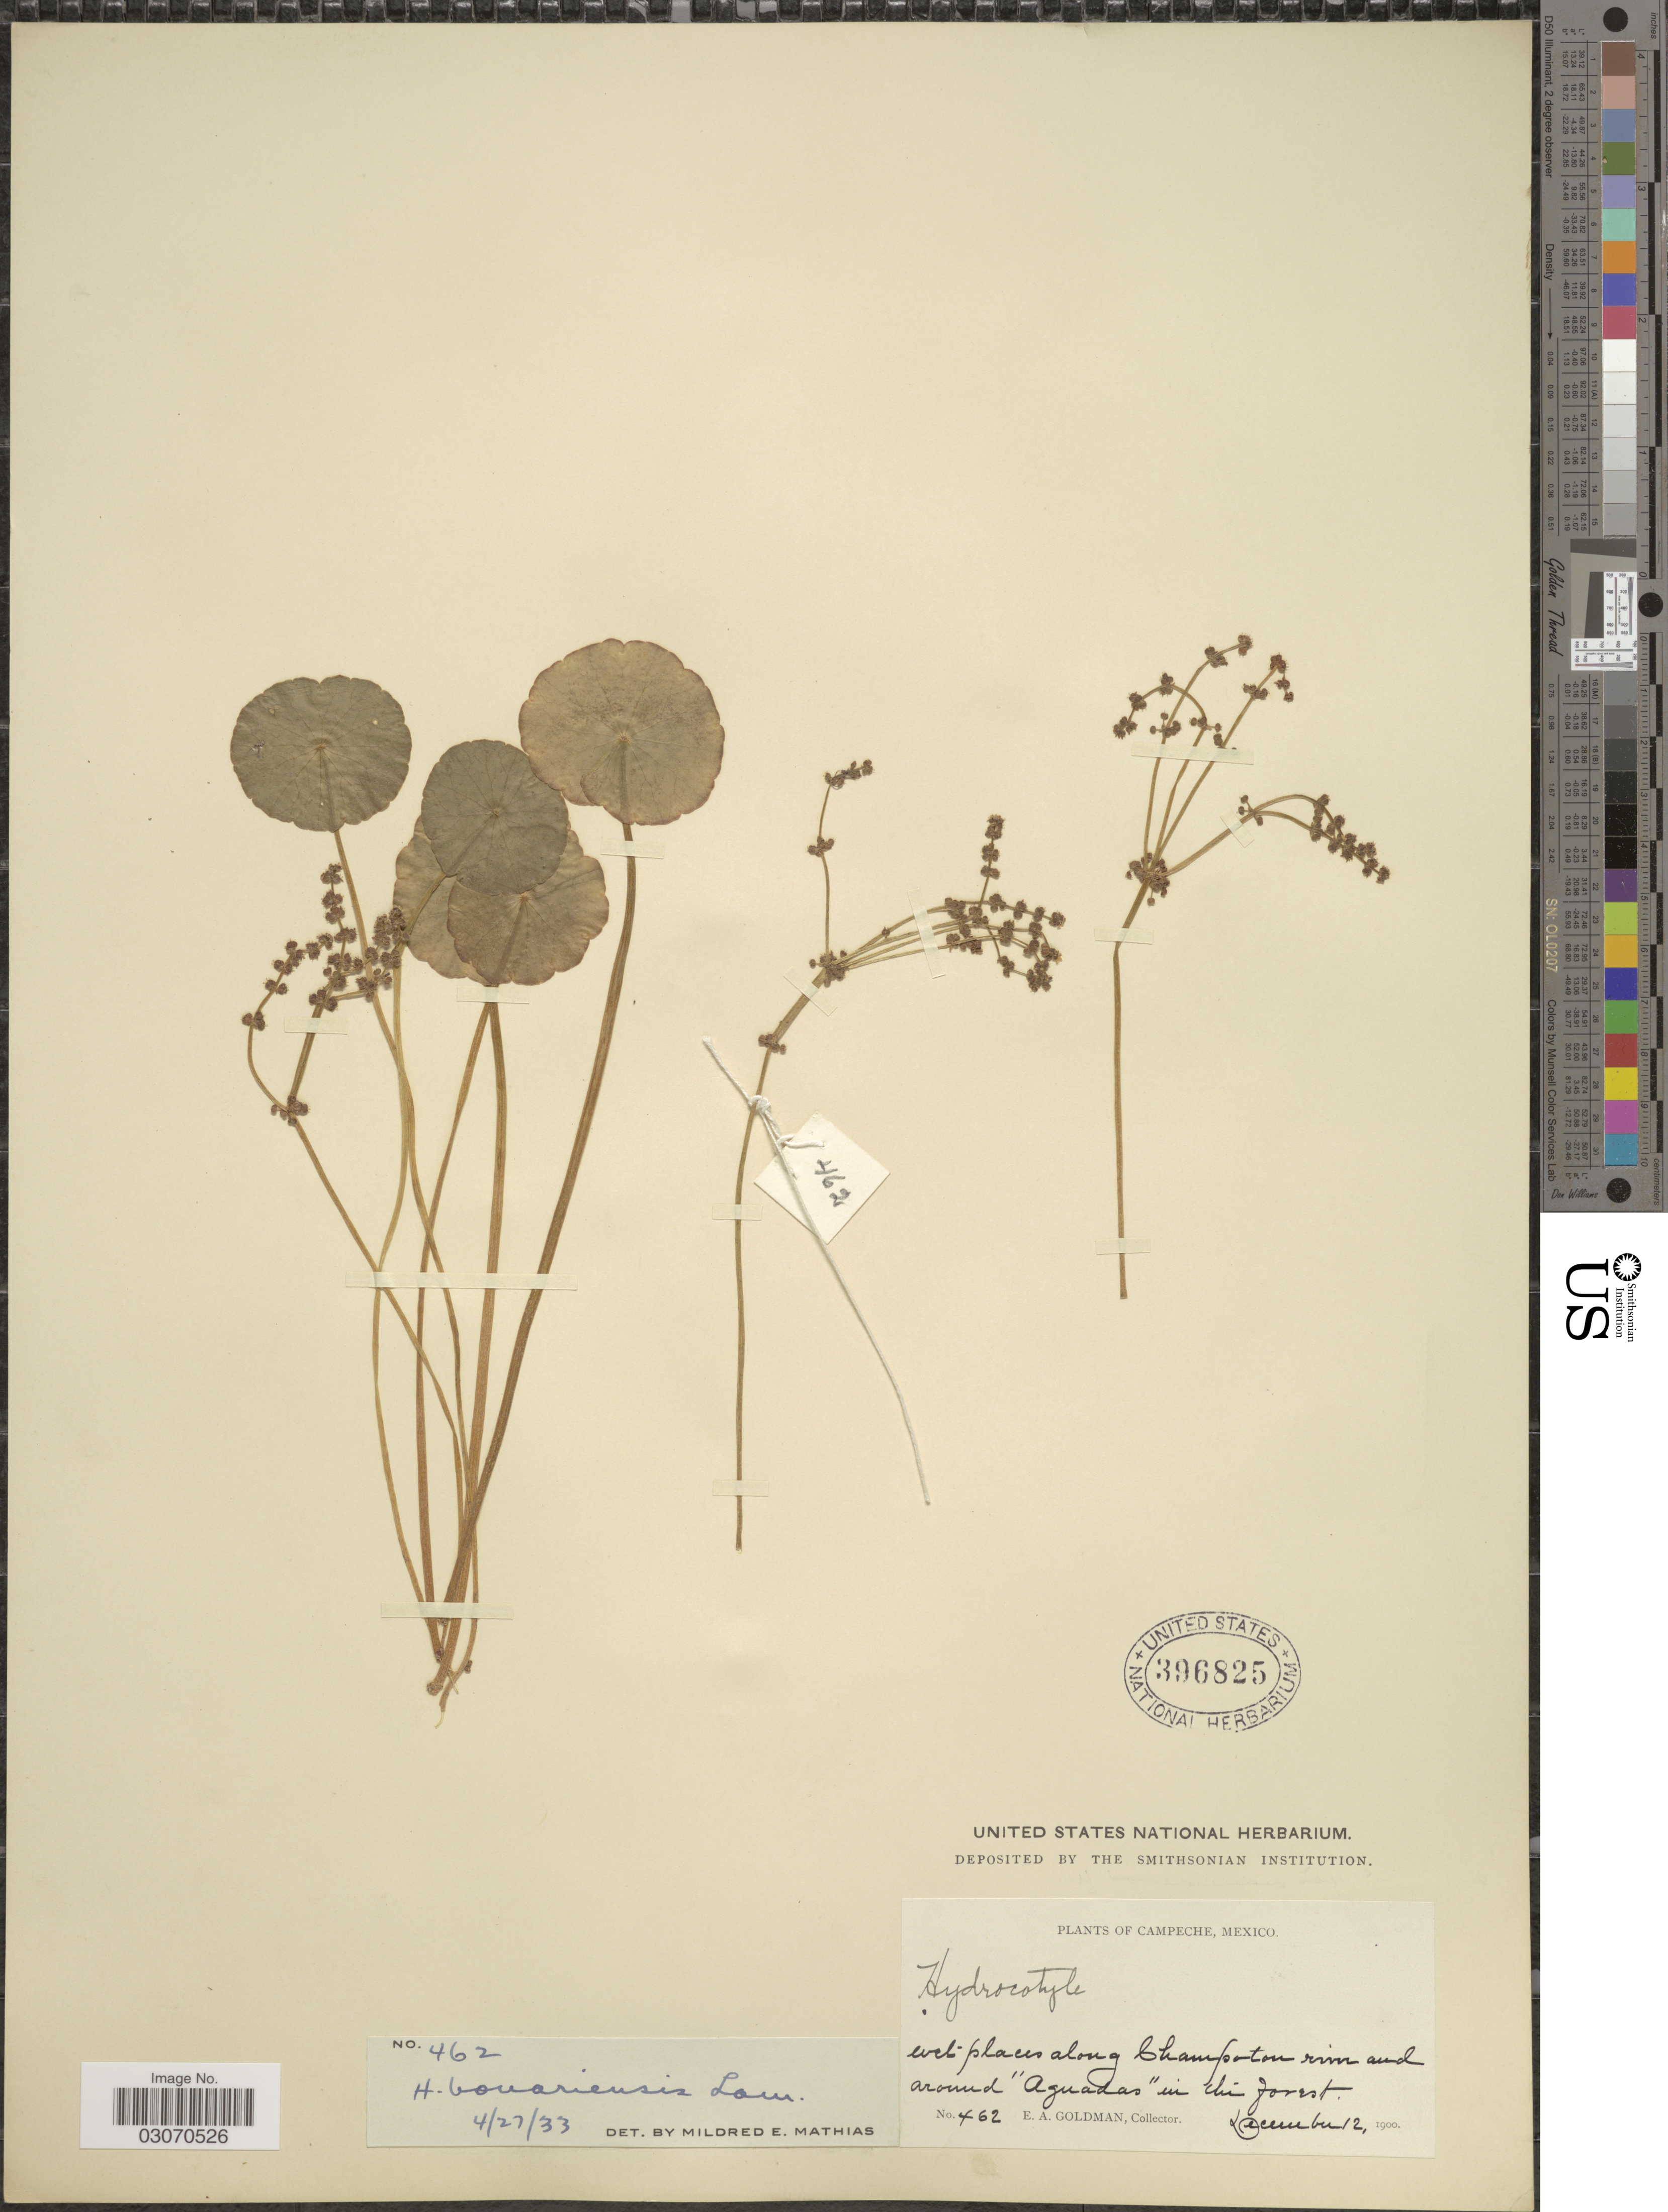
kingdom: Plantae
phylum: Tracheophyta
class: Magnoliopsida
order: Apiales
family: Araliaceae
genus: Hydrocotyle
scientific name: Hydrocotyle bonariensis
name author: Lam.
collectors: E. A. Goldman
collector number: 462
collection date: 1900-12-12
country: Mexico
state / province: Campeche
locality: Wet places along Champoton river and around "Aguadas" in the forest.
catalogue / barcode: US 396825